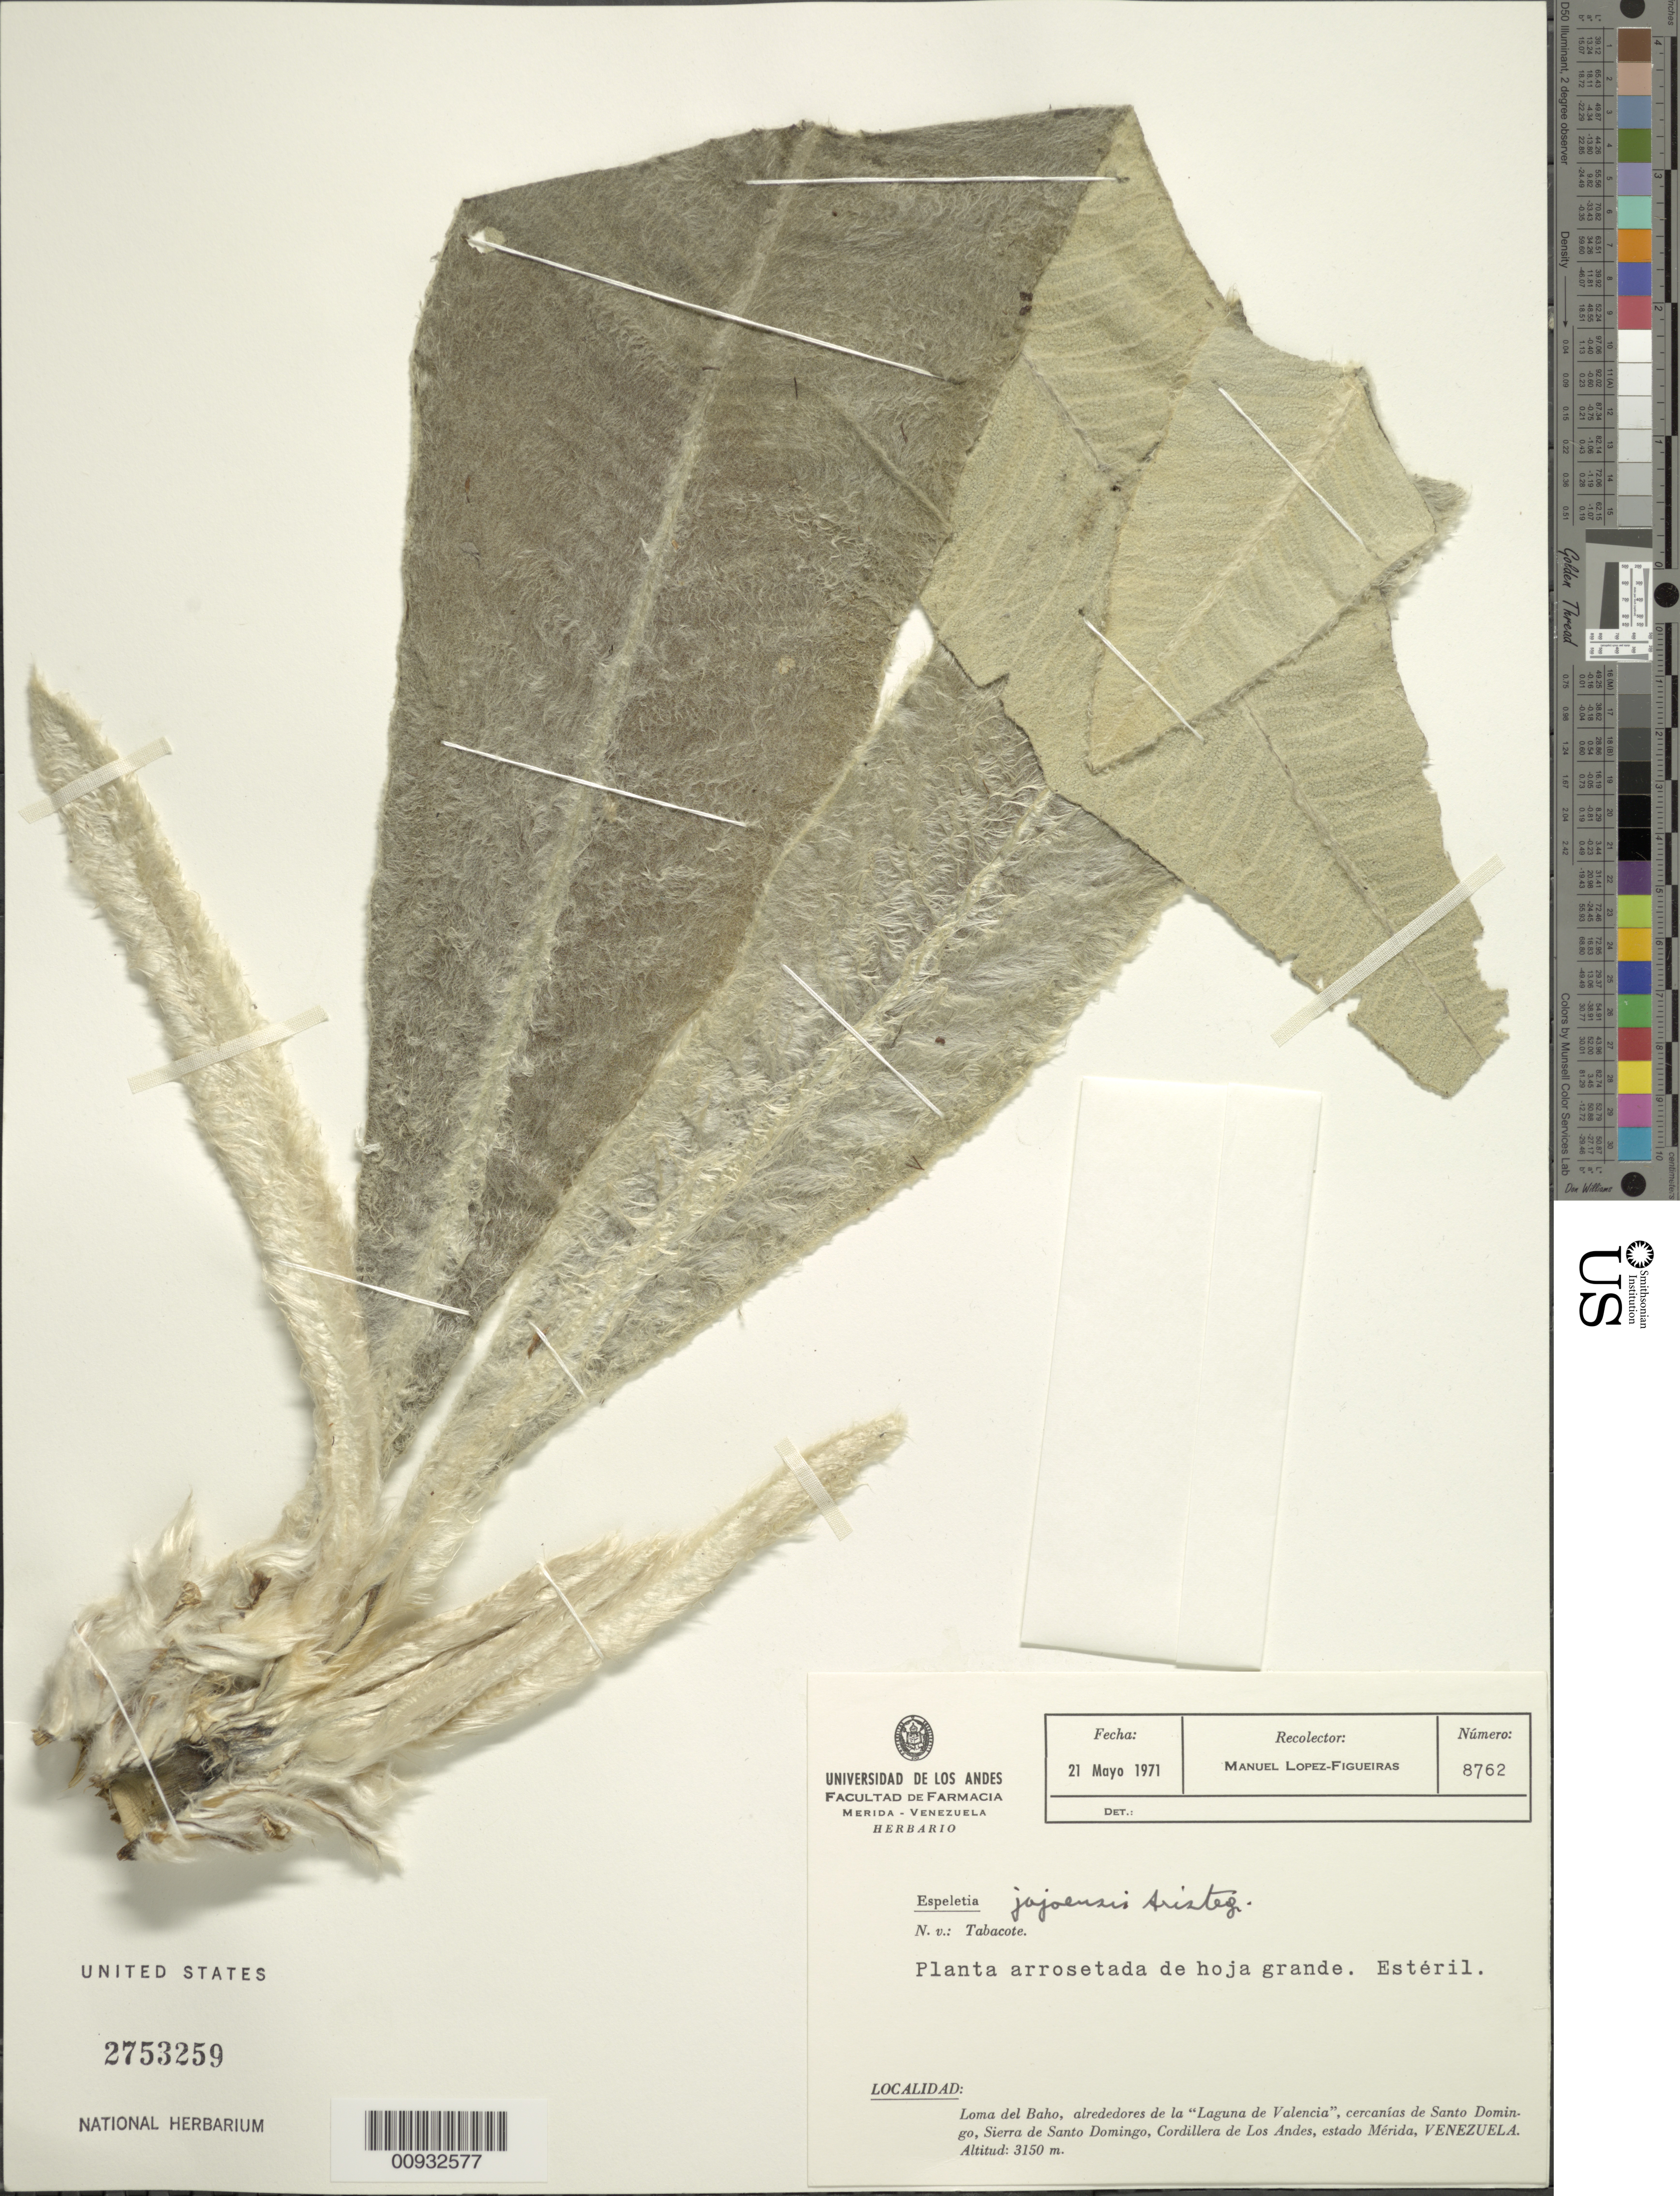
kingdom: Plantae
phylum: Tracheophyta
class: Magnoliopsida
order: Asterales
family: Asteraceae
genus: Espeletia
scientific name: Espeletia jajoensis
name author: Aristeg.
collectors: M. López Figueiras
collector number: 8762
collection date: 1971-05-21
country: Venezuela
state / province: Mérida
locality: Loma del Baho, alrededores de la "Laguna de Valencia", cercanias de Santo Domingo, Sierra de Santo Domingo, Cordillera de Los Andes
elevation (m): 3150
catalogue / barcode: US 2753259